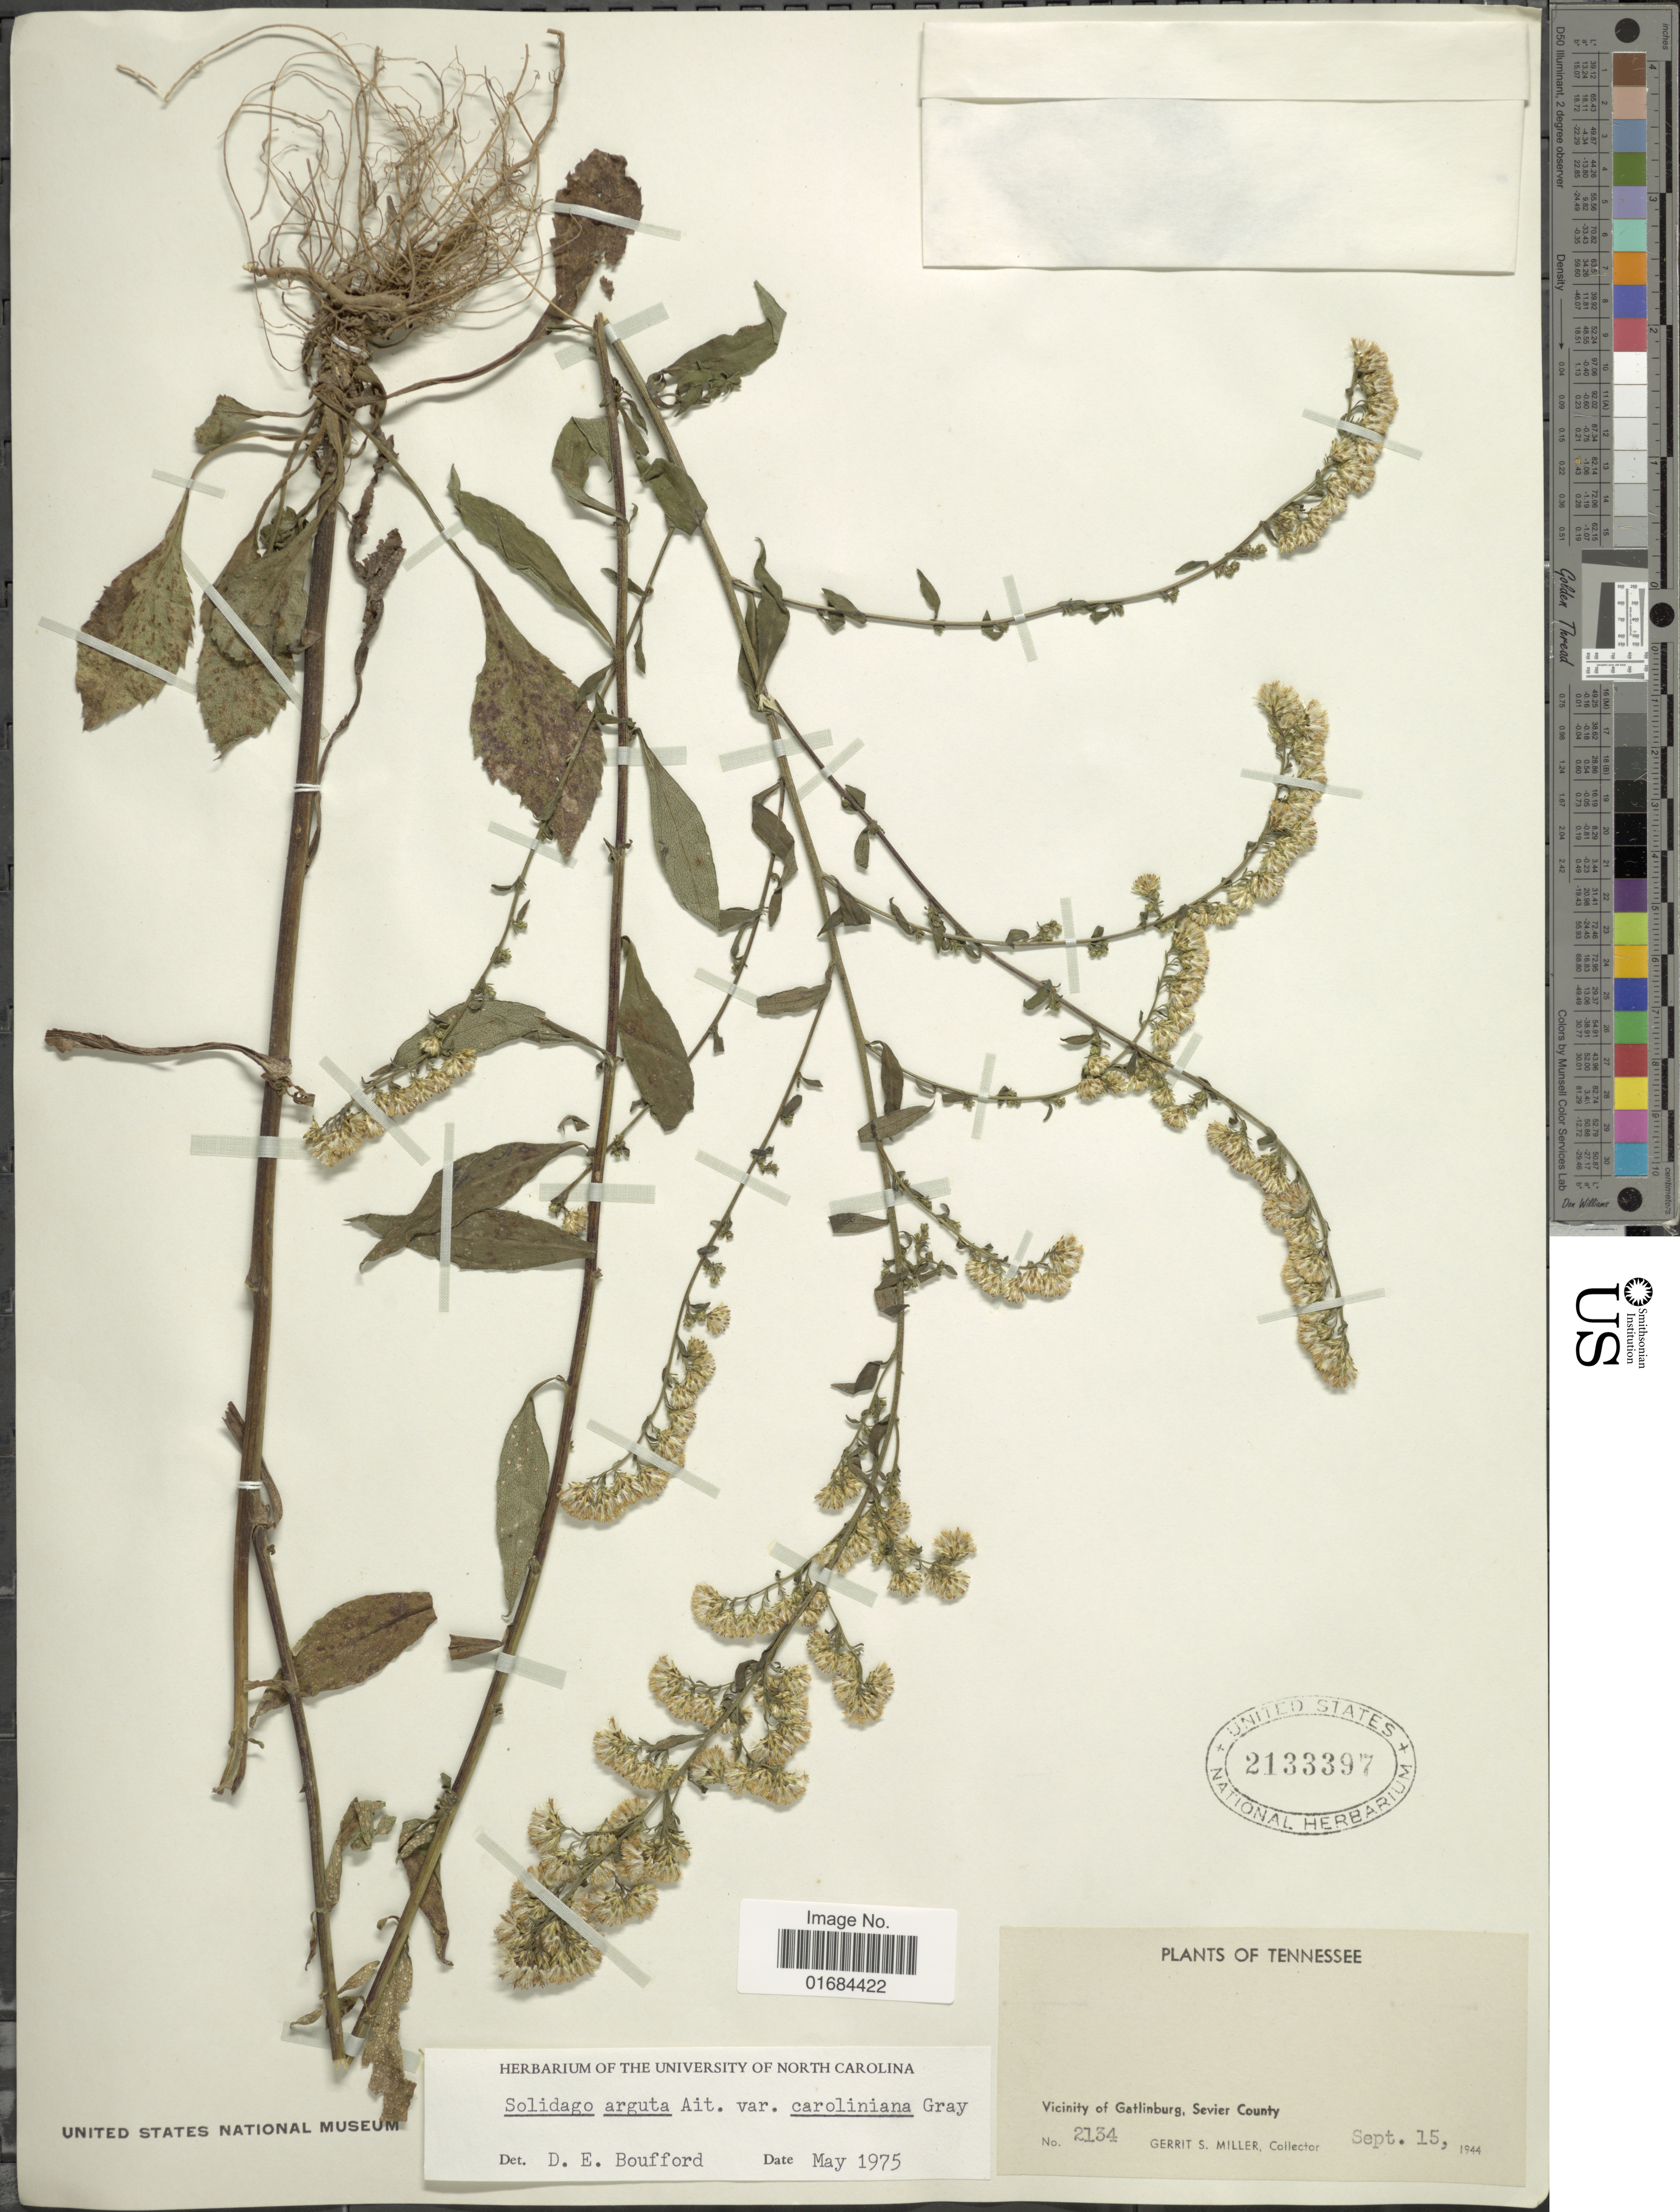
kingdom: Plantae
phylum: Tracheophyta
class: Magnoliopsida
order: Asterales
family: Asteraceae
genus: Solidago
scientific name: Solidago arguta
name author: Aiton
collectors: G. S. Miller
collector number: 2134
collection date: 1944-09-15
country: United States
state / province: Tennessee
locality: Vicinity of Gatlingburg, Sevier County.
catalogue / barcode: US 2133397